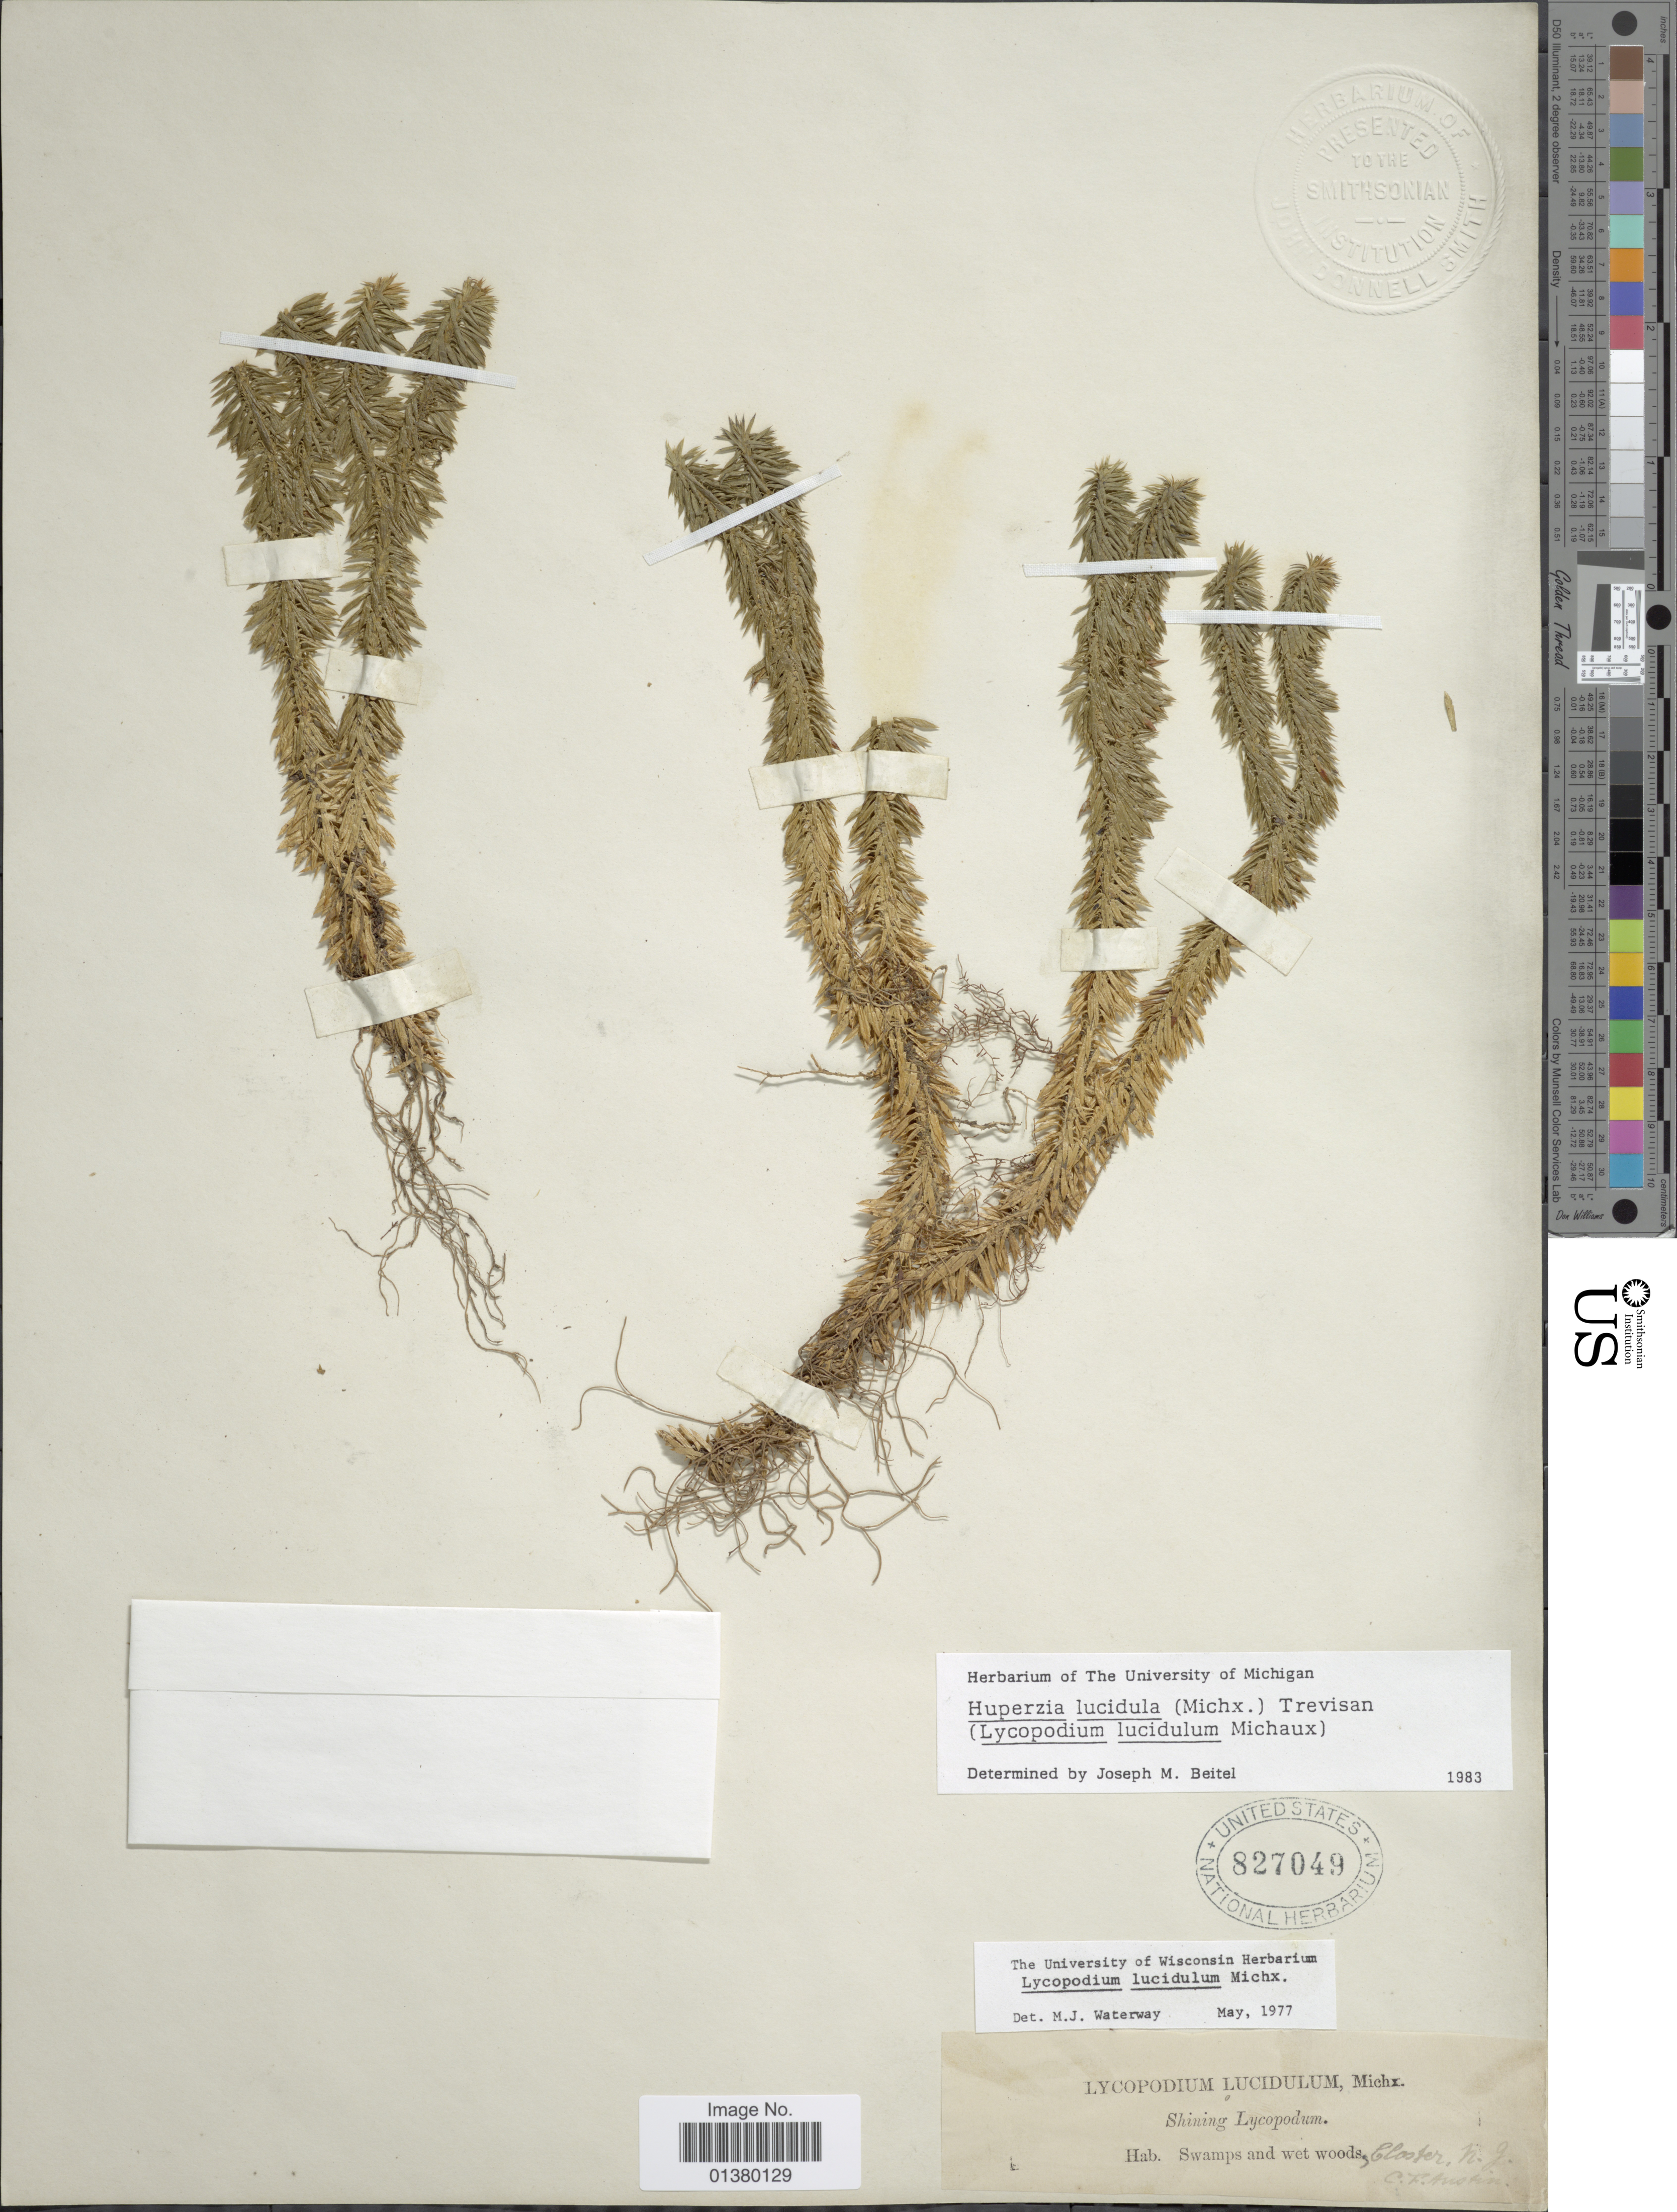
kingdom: Plantae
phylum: Tracheophyta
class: Lycopodiopsida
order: Lycopodiales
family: Lycopodiaceae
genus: Huperzia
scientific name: Huperzia lucidula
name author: (Michx.) Trevis.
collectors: C. F. Austin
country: United States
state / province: New Jersey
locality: Closter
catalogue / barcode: US 827049